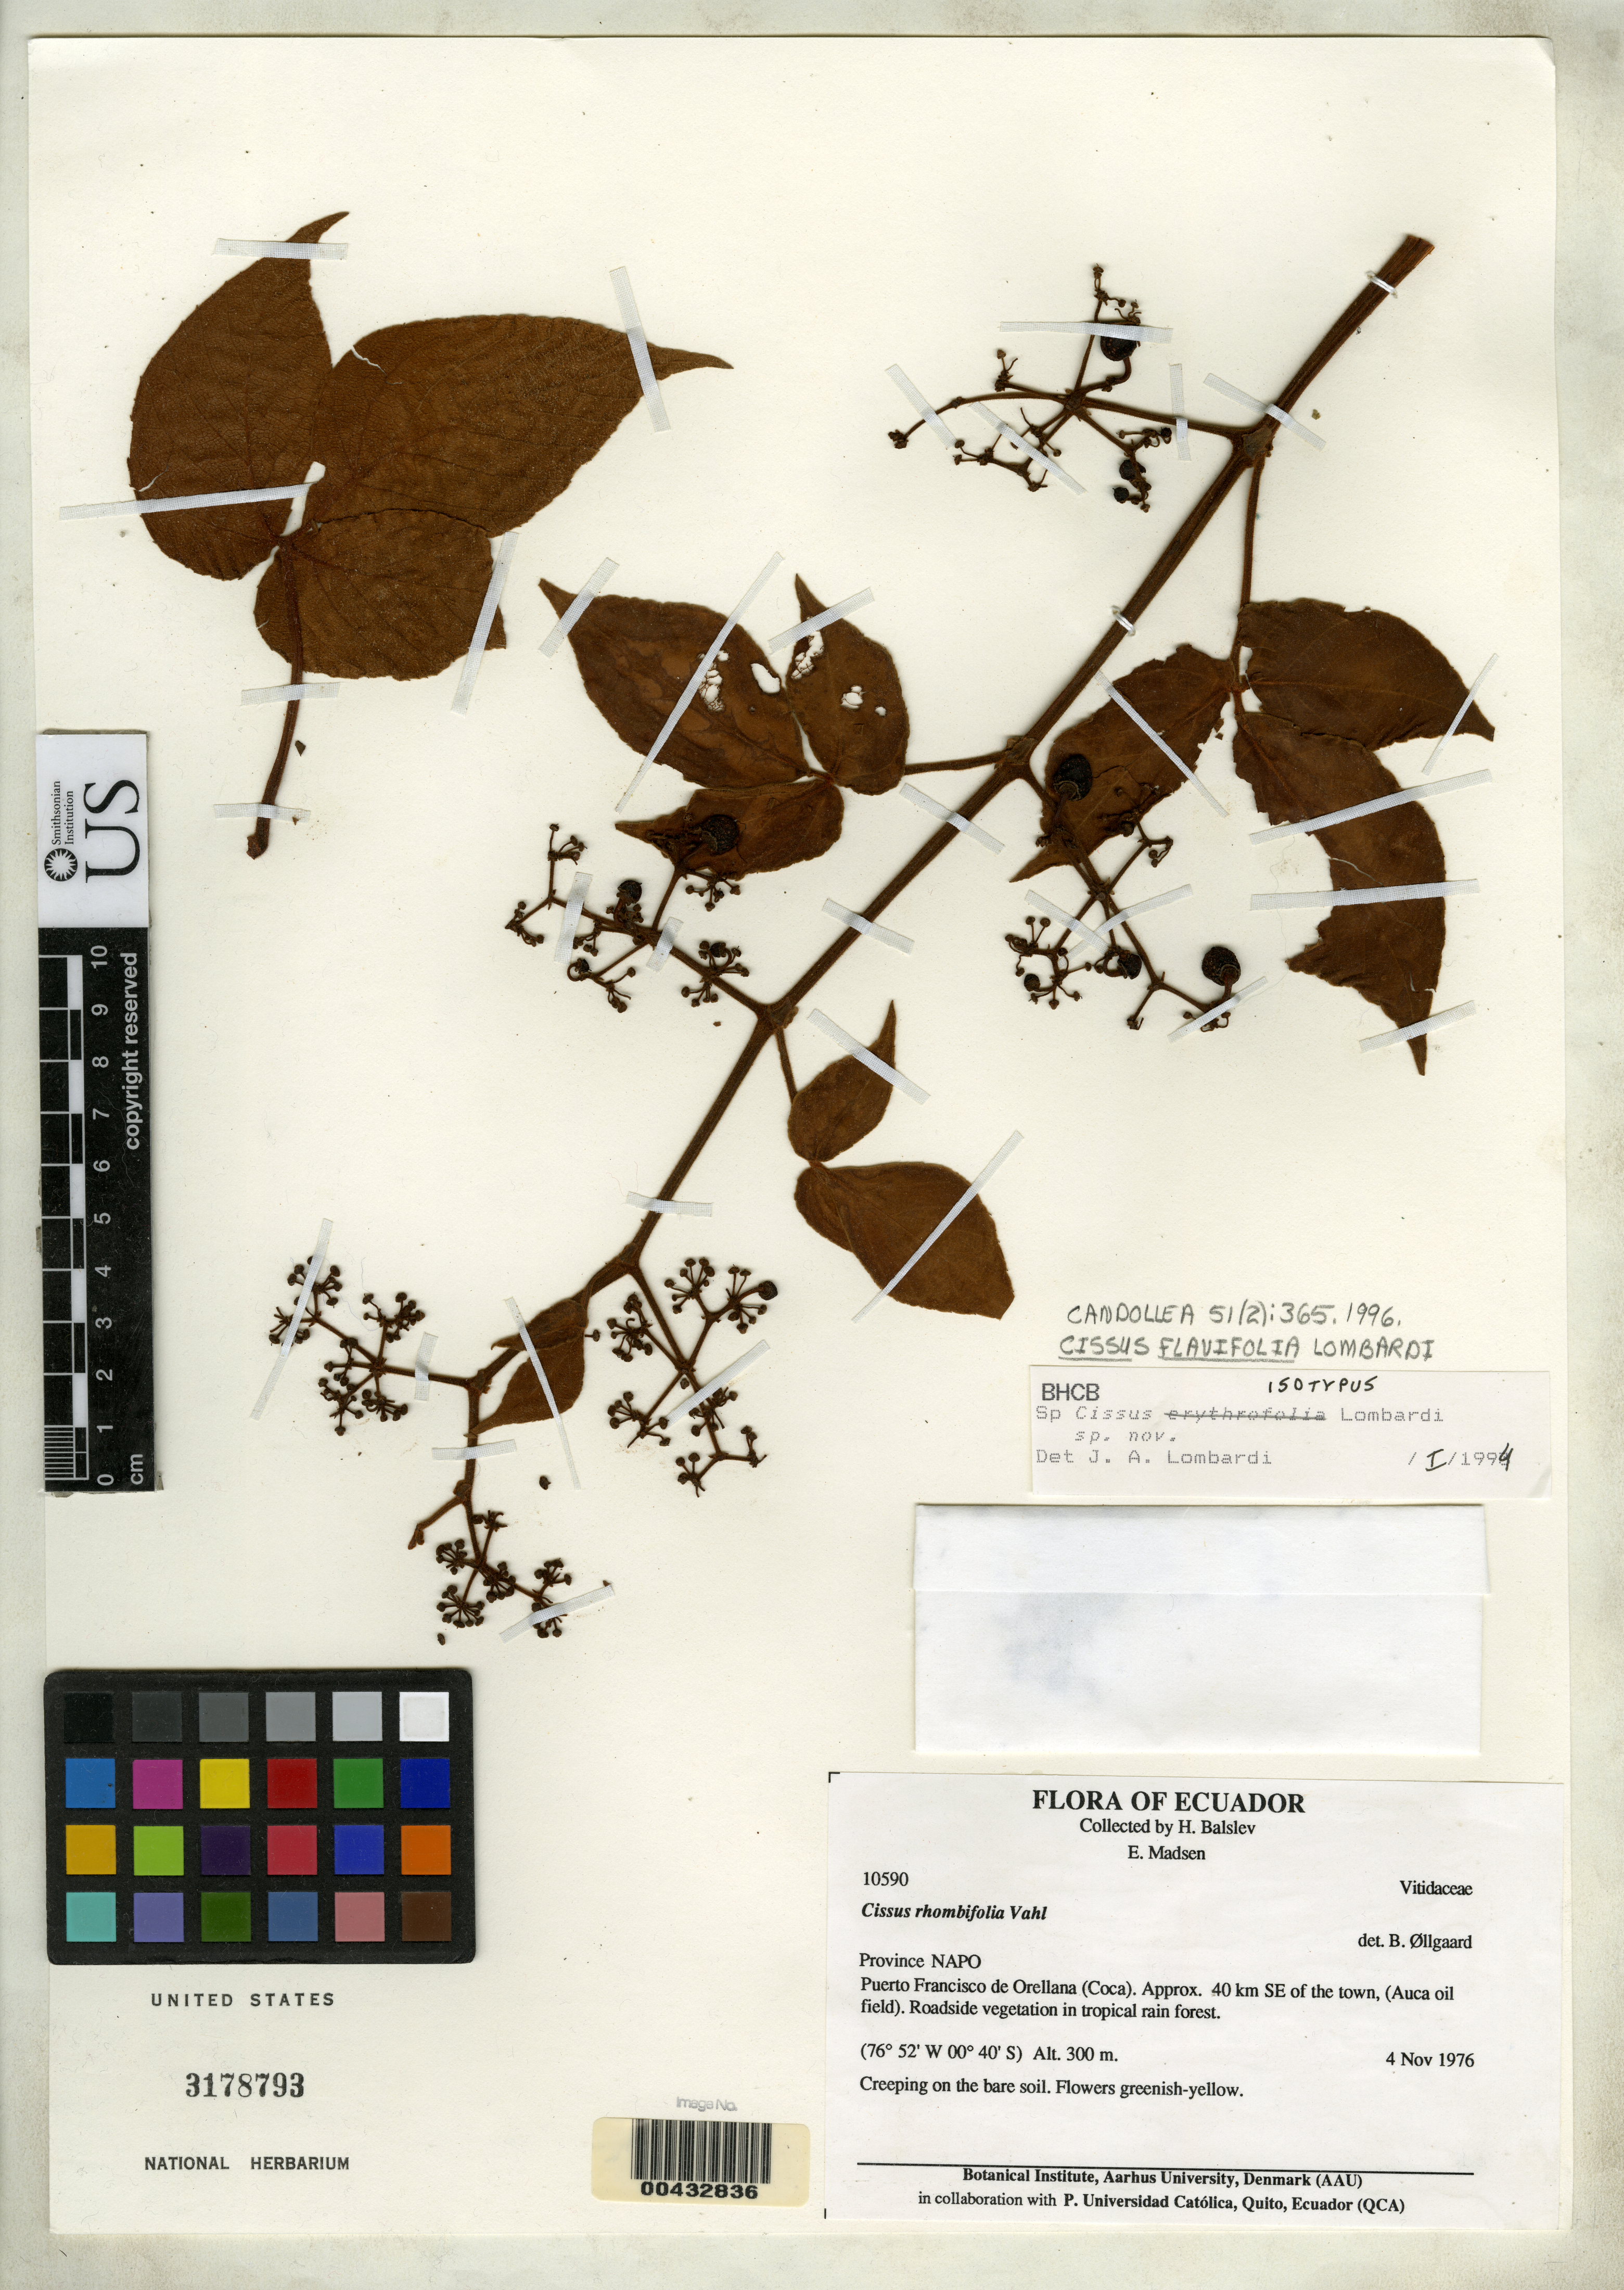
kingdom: Plantae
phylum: Tracheophyta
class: Magnoliopsida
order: Vitales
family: Vitaceae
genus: Cissus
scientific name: Cissus flavifolia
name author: Lombardi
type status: Isotype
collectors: H. Balslev & E. Madsen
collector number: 10590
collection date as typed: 04 Nov 1976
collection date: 1976-11-04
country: Ecuador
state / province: Napo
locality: Puerto Francisco de Orellana (Coca), ca. 40 km SE of town.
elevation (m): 300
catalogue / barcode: US 3178793